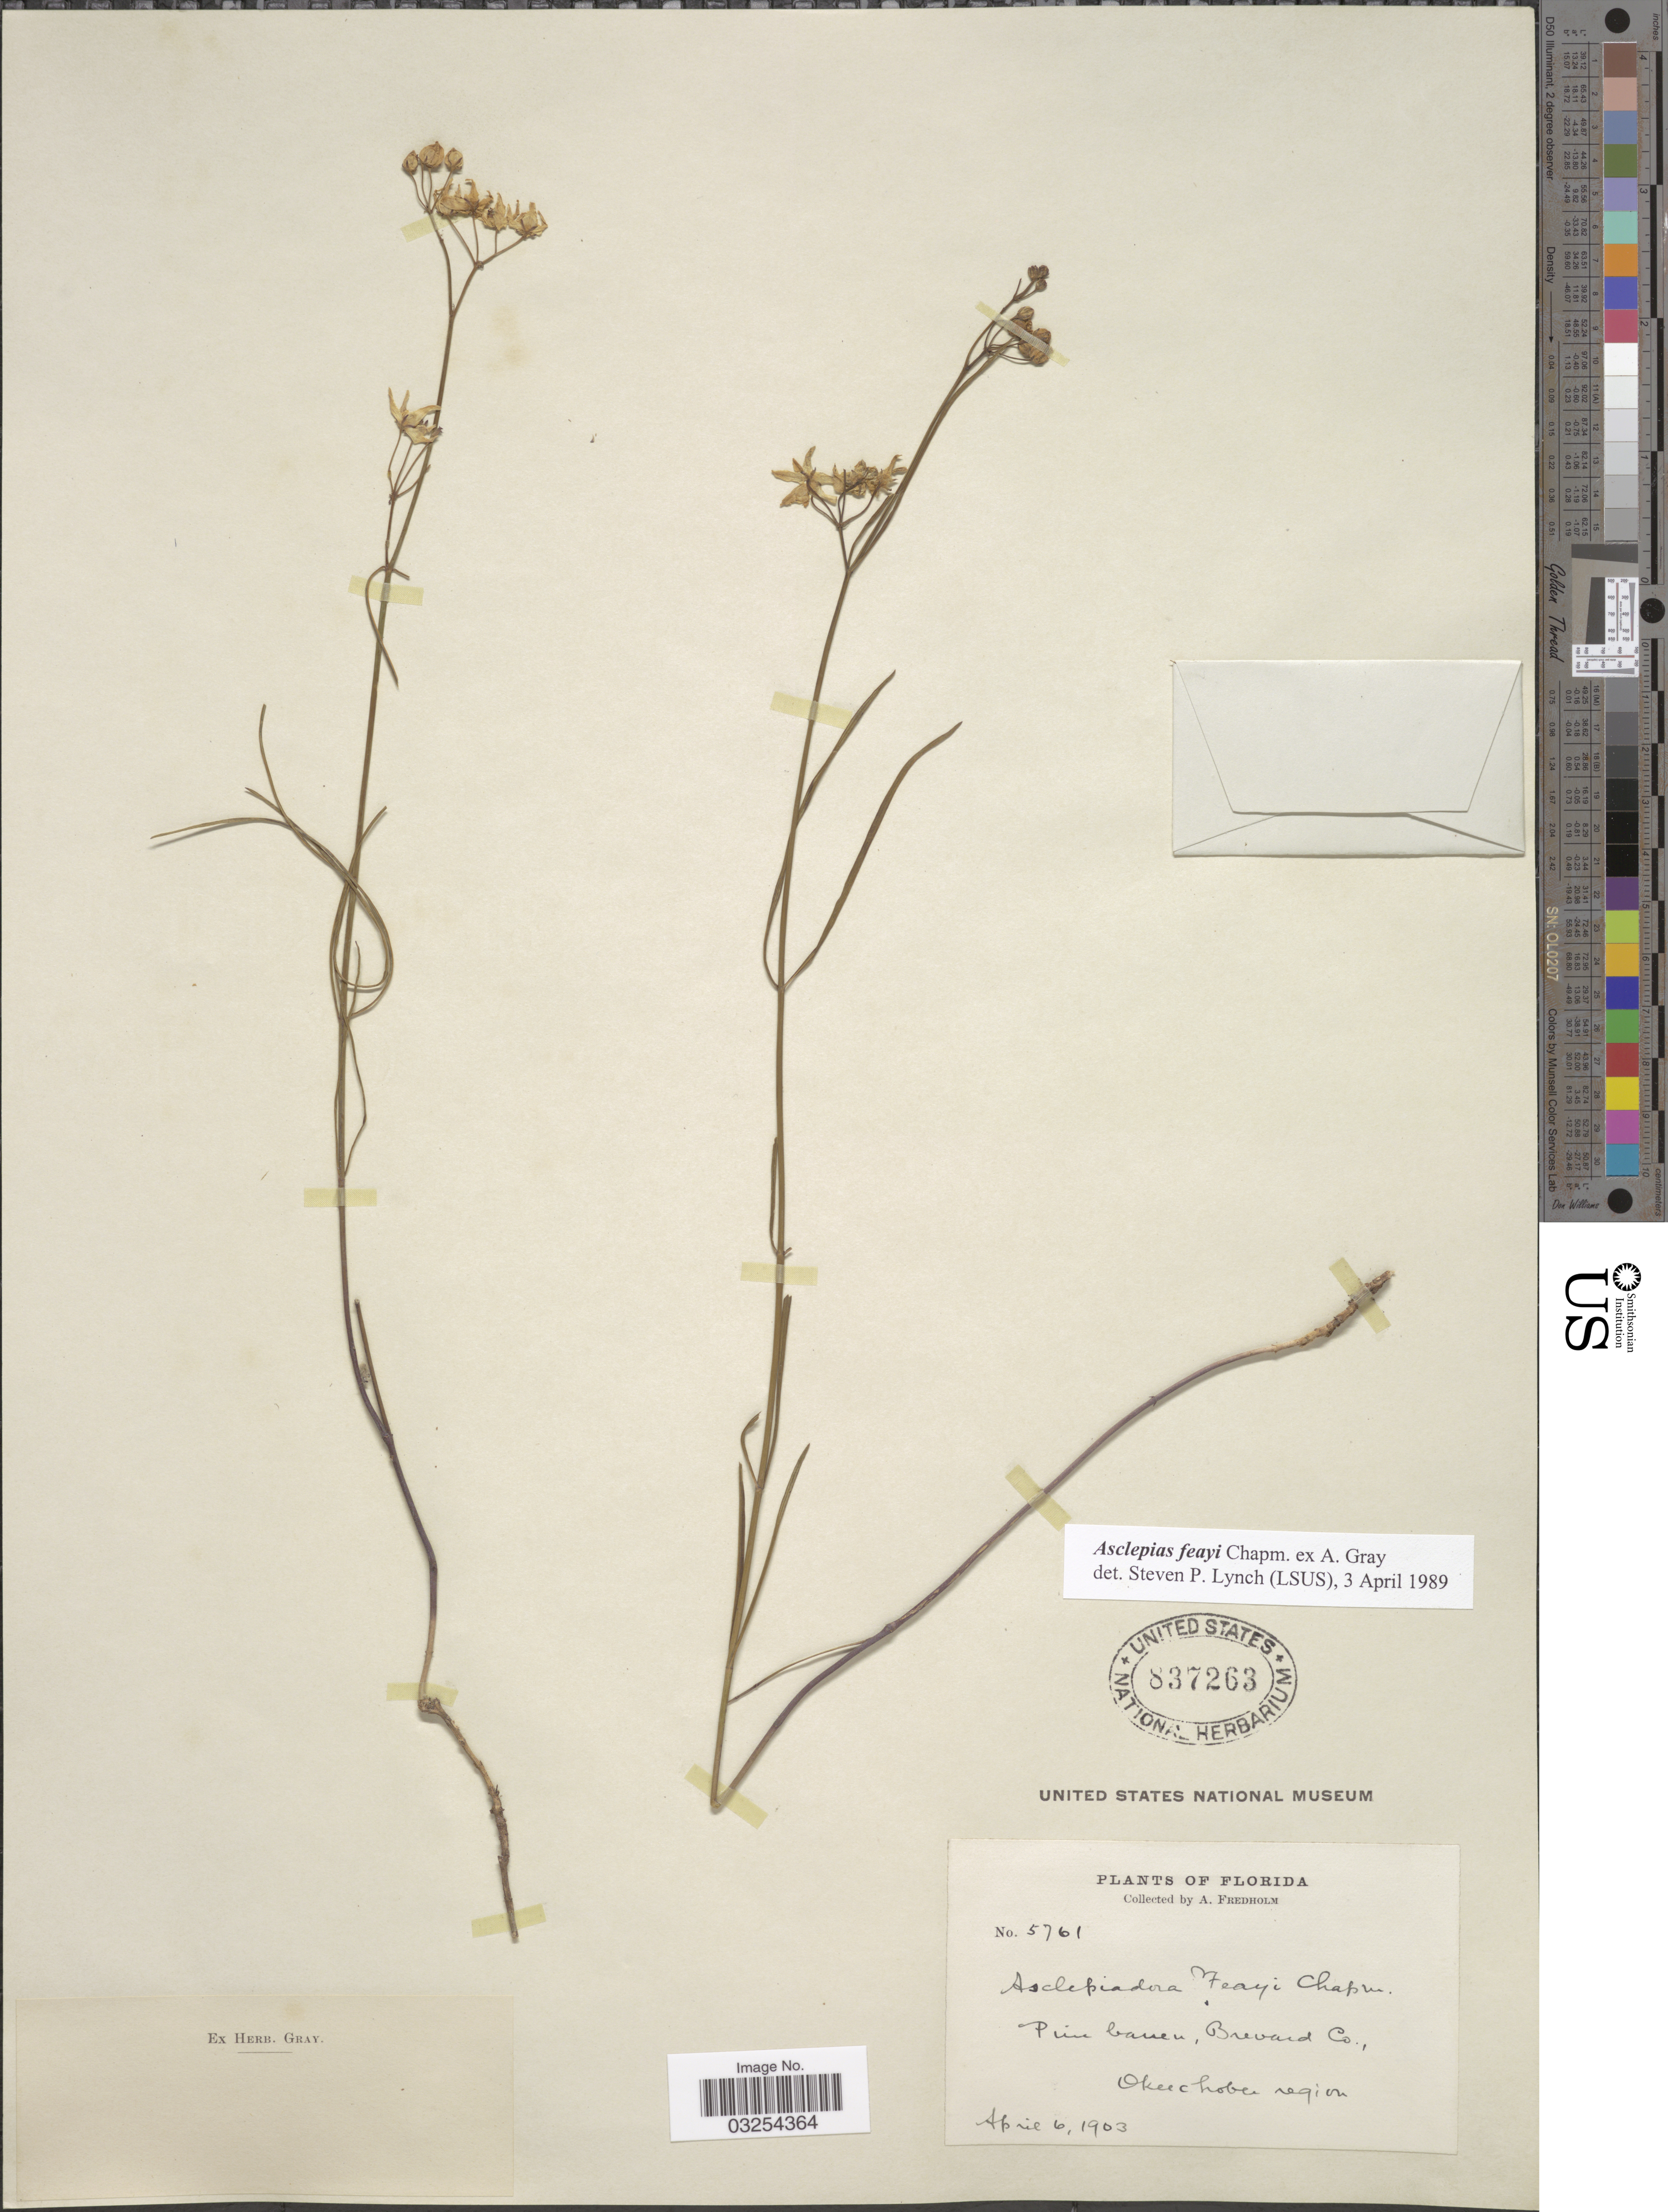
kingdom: Plantae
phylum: Tracheophyta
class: Magnoliopsida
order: Gentianales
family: Apocynaceae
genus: Asclepias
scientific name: Asclepias feayi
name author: Chapm. ex A. Gray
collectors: A. Fredholm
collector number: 5761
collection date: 1903-04-06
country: United States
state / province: Florida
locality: Pine barren, Brevard Co., Okeechobee region.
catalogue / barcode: US 837263